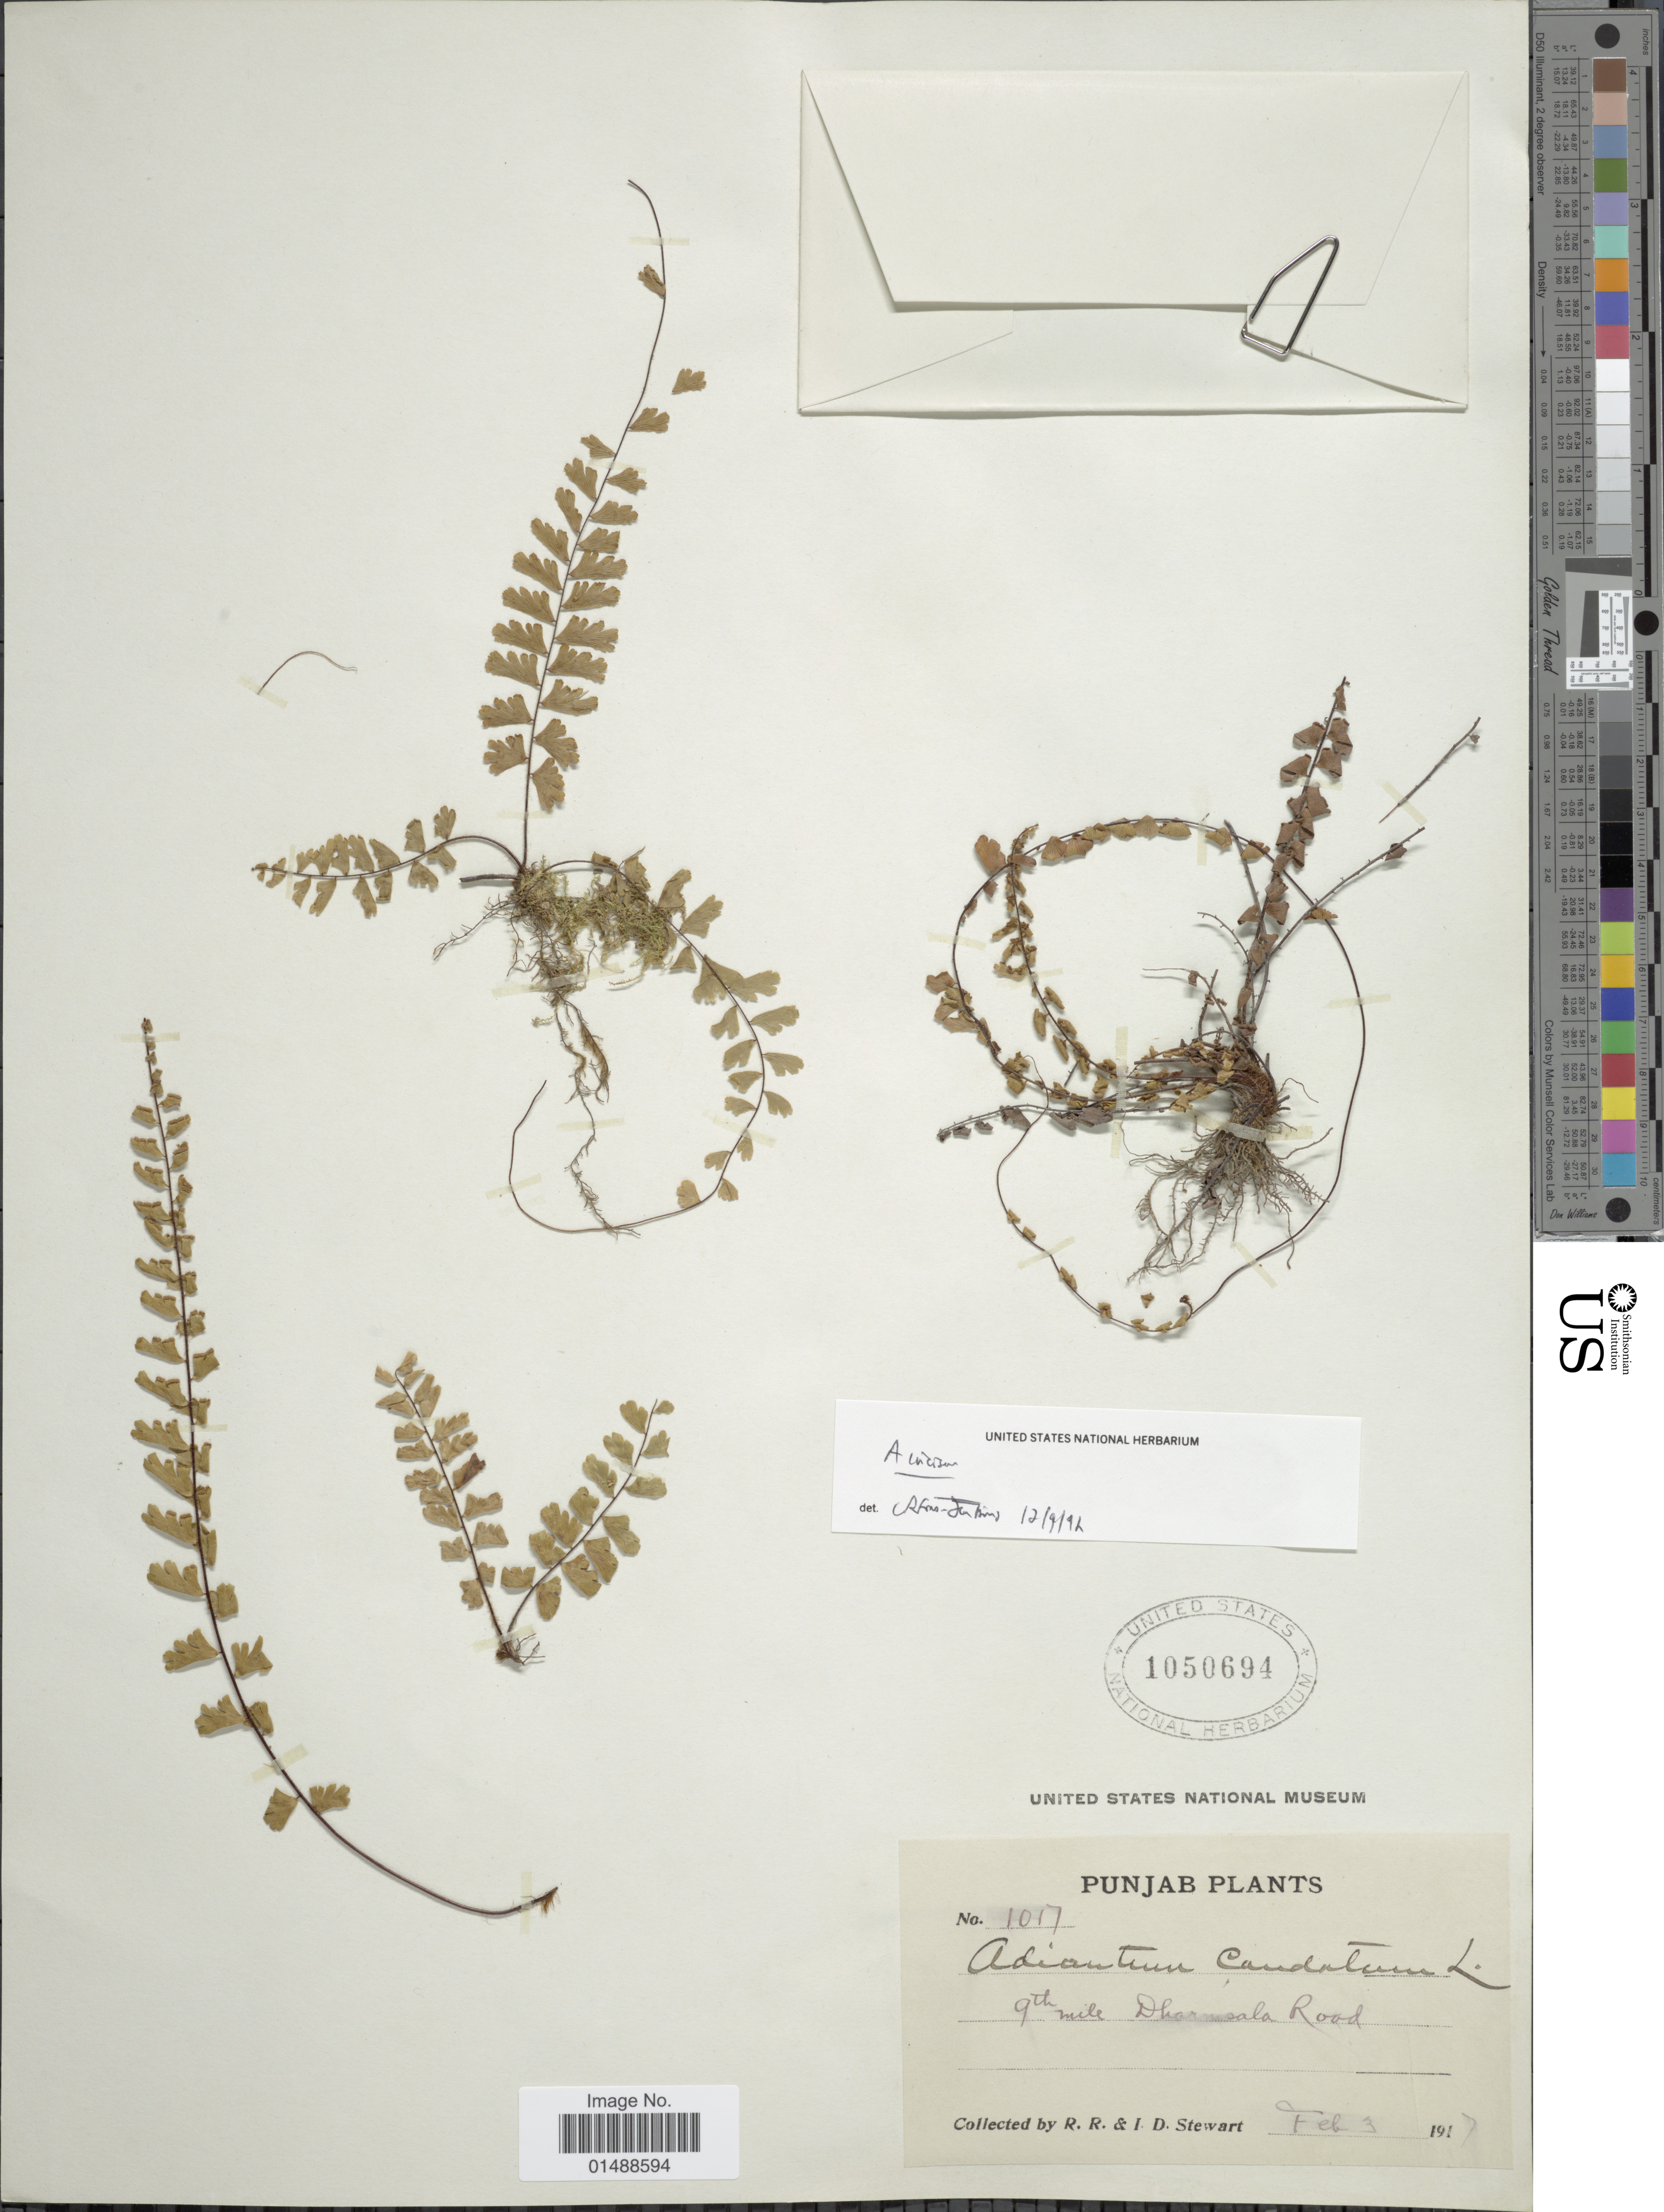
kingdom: Plantae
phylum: Tracheophyta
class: Polypodiopsida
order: Polypodiales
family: Pteridaceae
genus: Adiantum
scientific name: Adiantum incisum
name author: Forssk.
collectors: R. R. Stewart & I. Stewart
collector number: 1017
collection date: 1917-02-03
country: India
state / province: Punjab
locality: Punjab, 9 mile Dharamsala Road.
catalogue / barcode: US 1050694